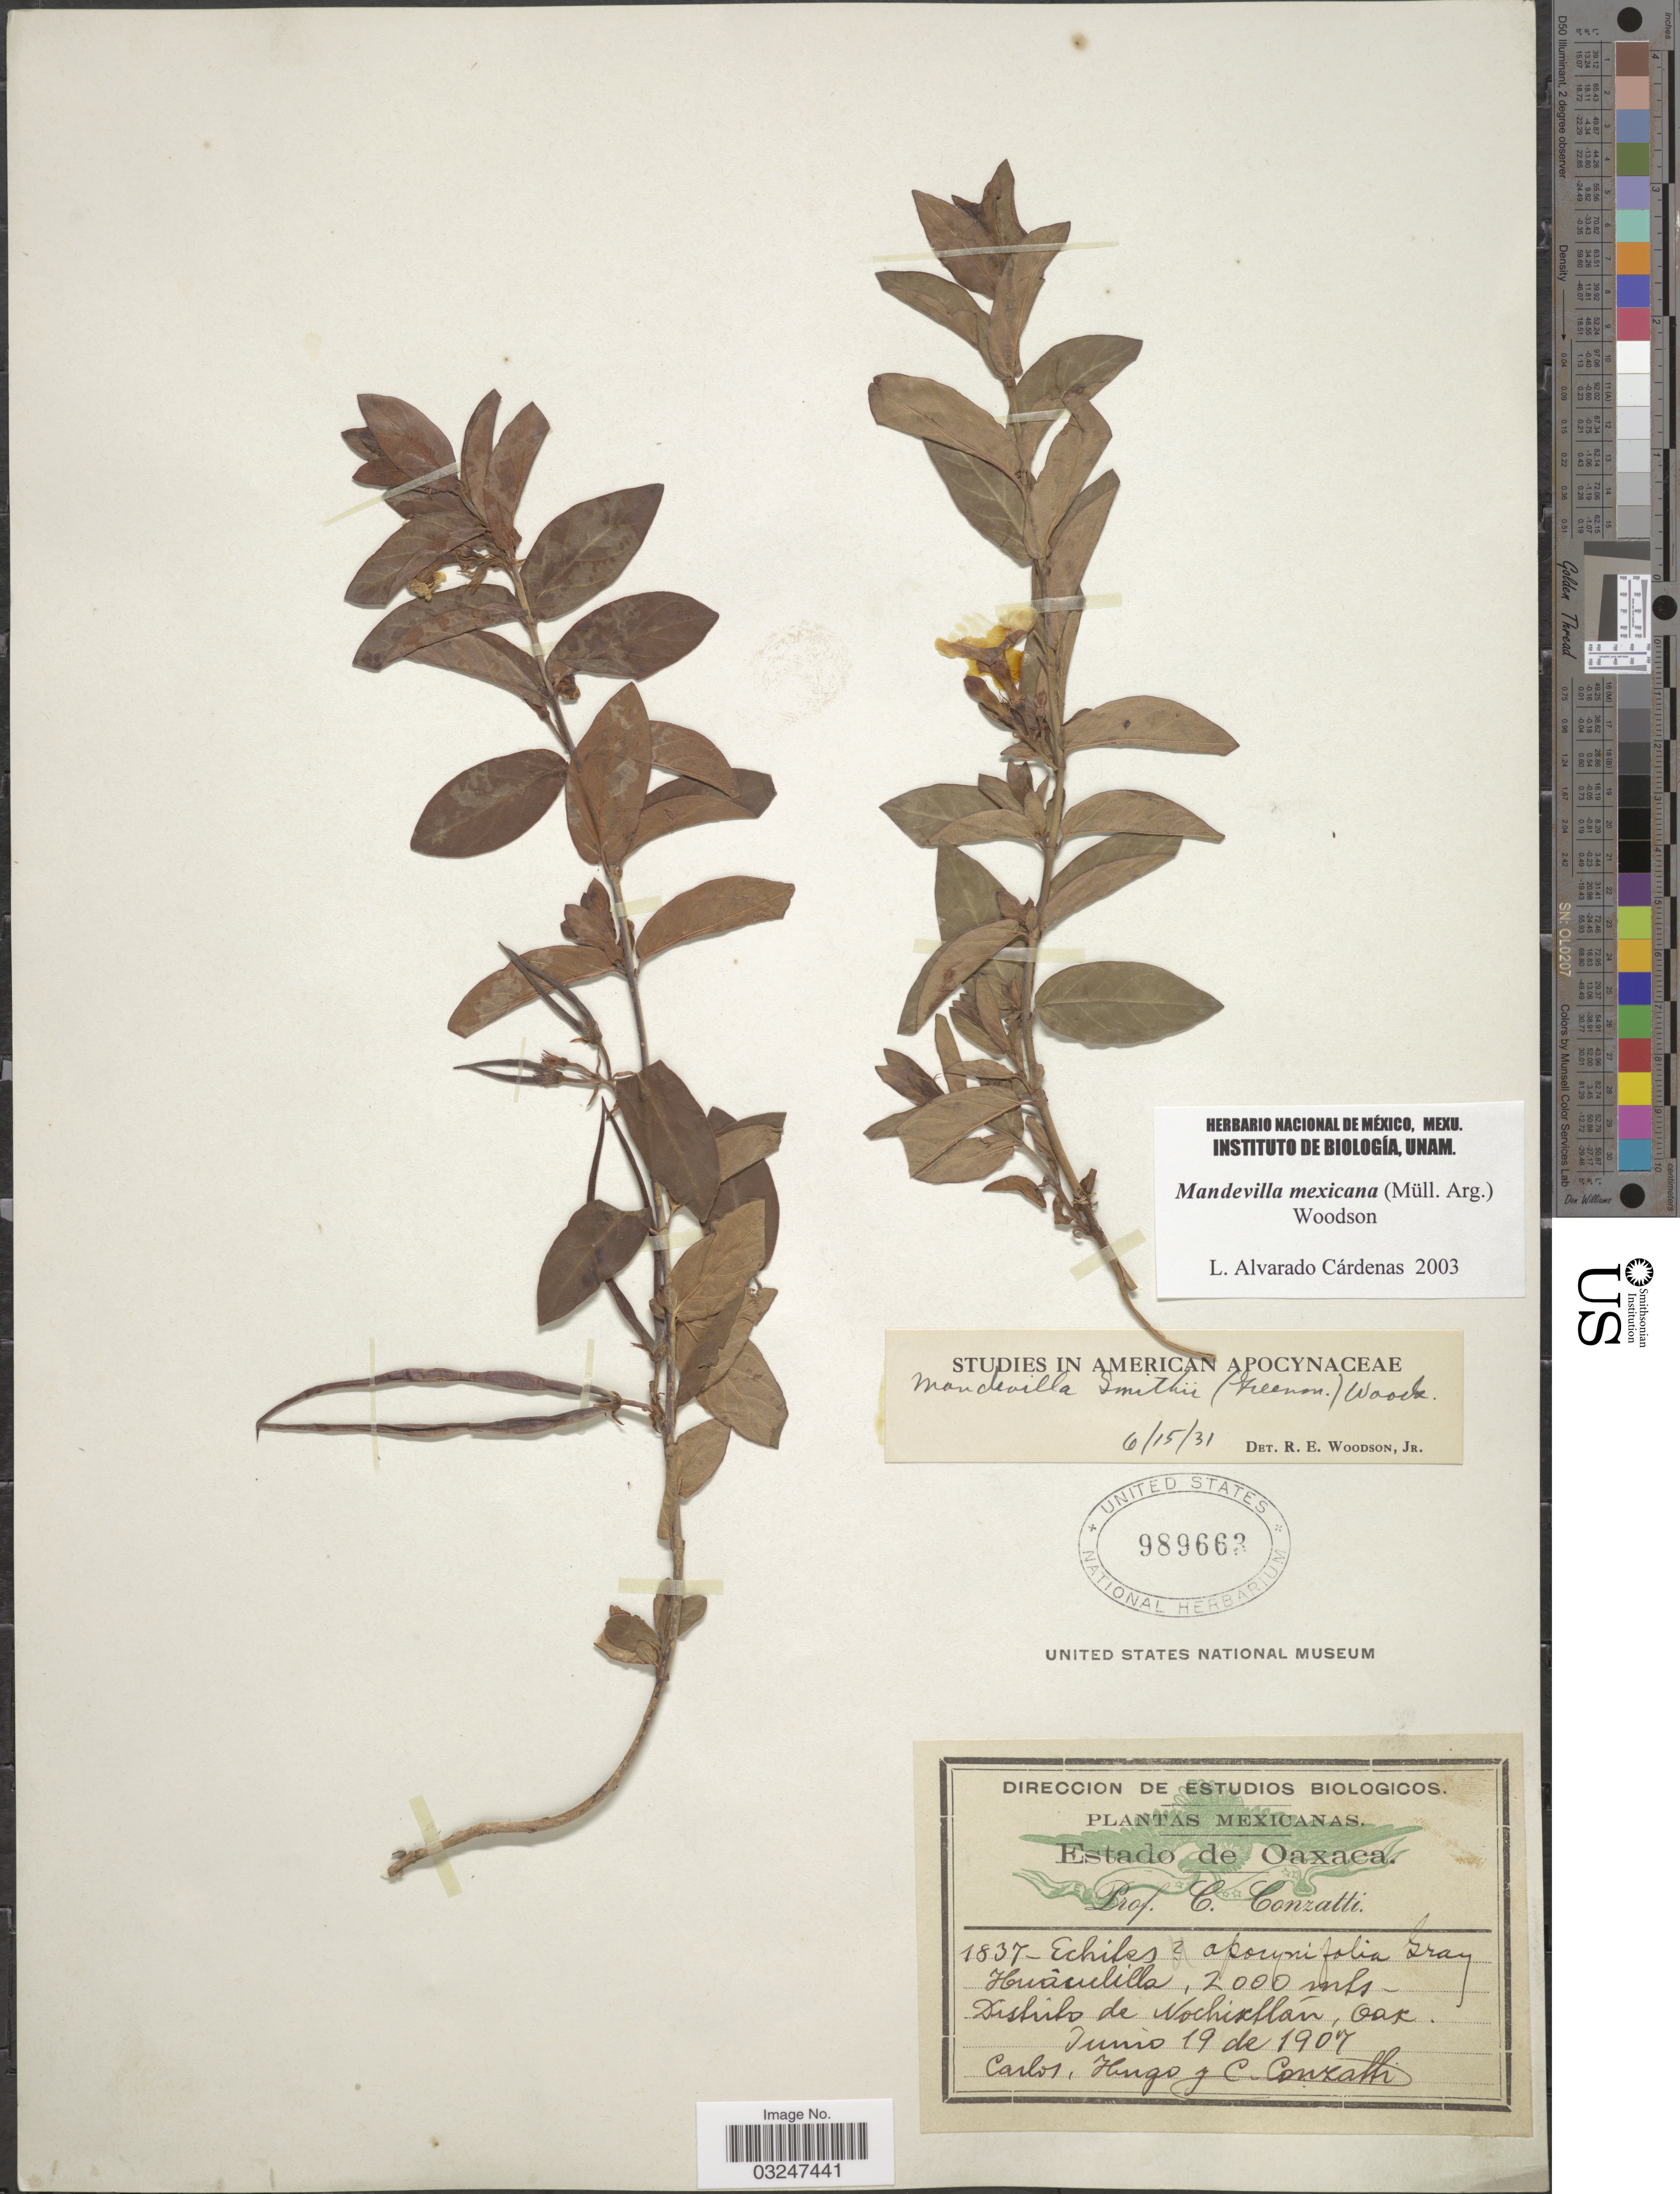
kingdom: Plantae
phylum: Tracheophyta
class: Magnoliopsida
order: Gentianales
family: Apocynaceae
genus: Mandevilla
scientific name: Mandevilla mexicana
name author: (Müll. Arg.) Woodson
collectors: C. Hugo & C. Conzatti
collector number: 1837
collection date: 1907-06-19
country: Mexico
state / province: Oaxaca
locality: Huaculilla, Distrito de Nochixtlán.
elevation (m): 2000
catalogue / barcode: US 989663